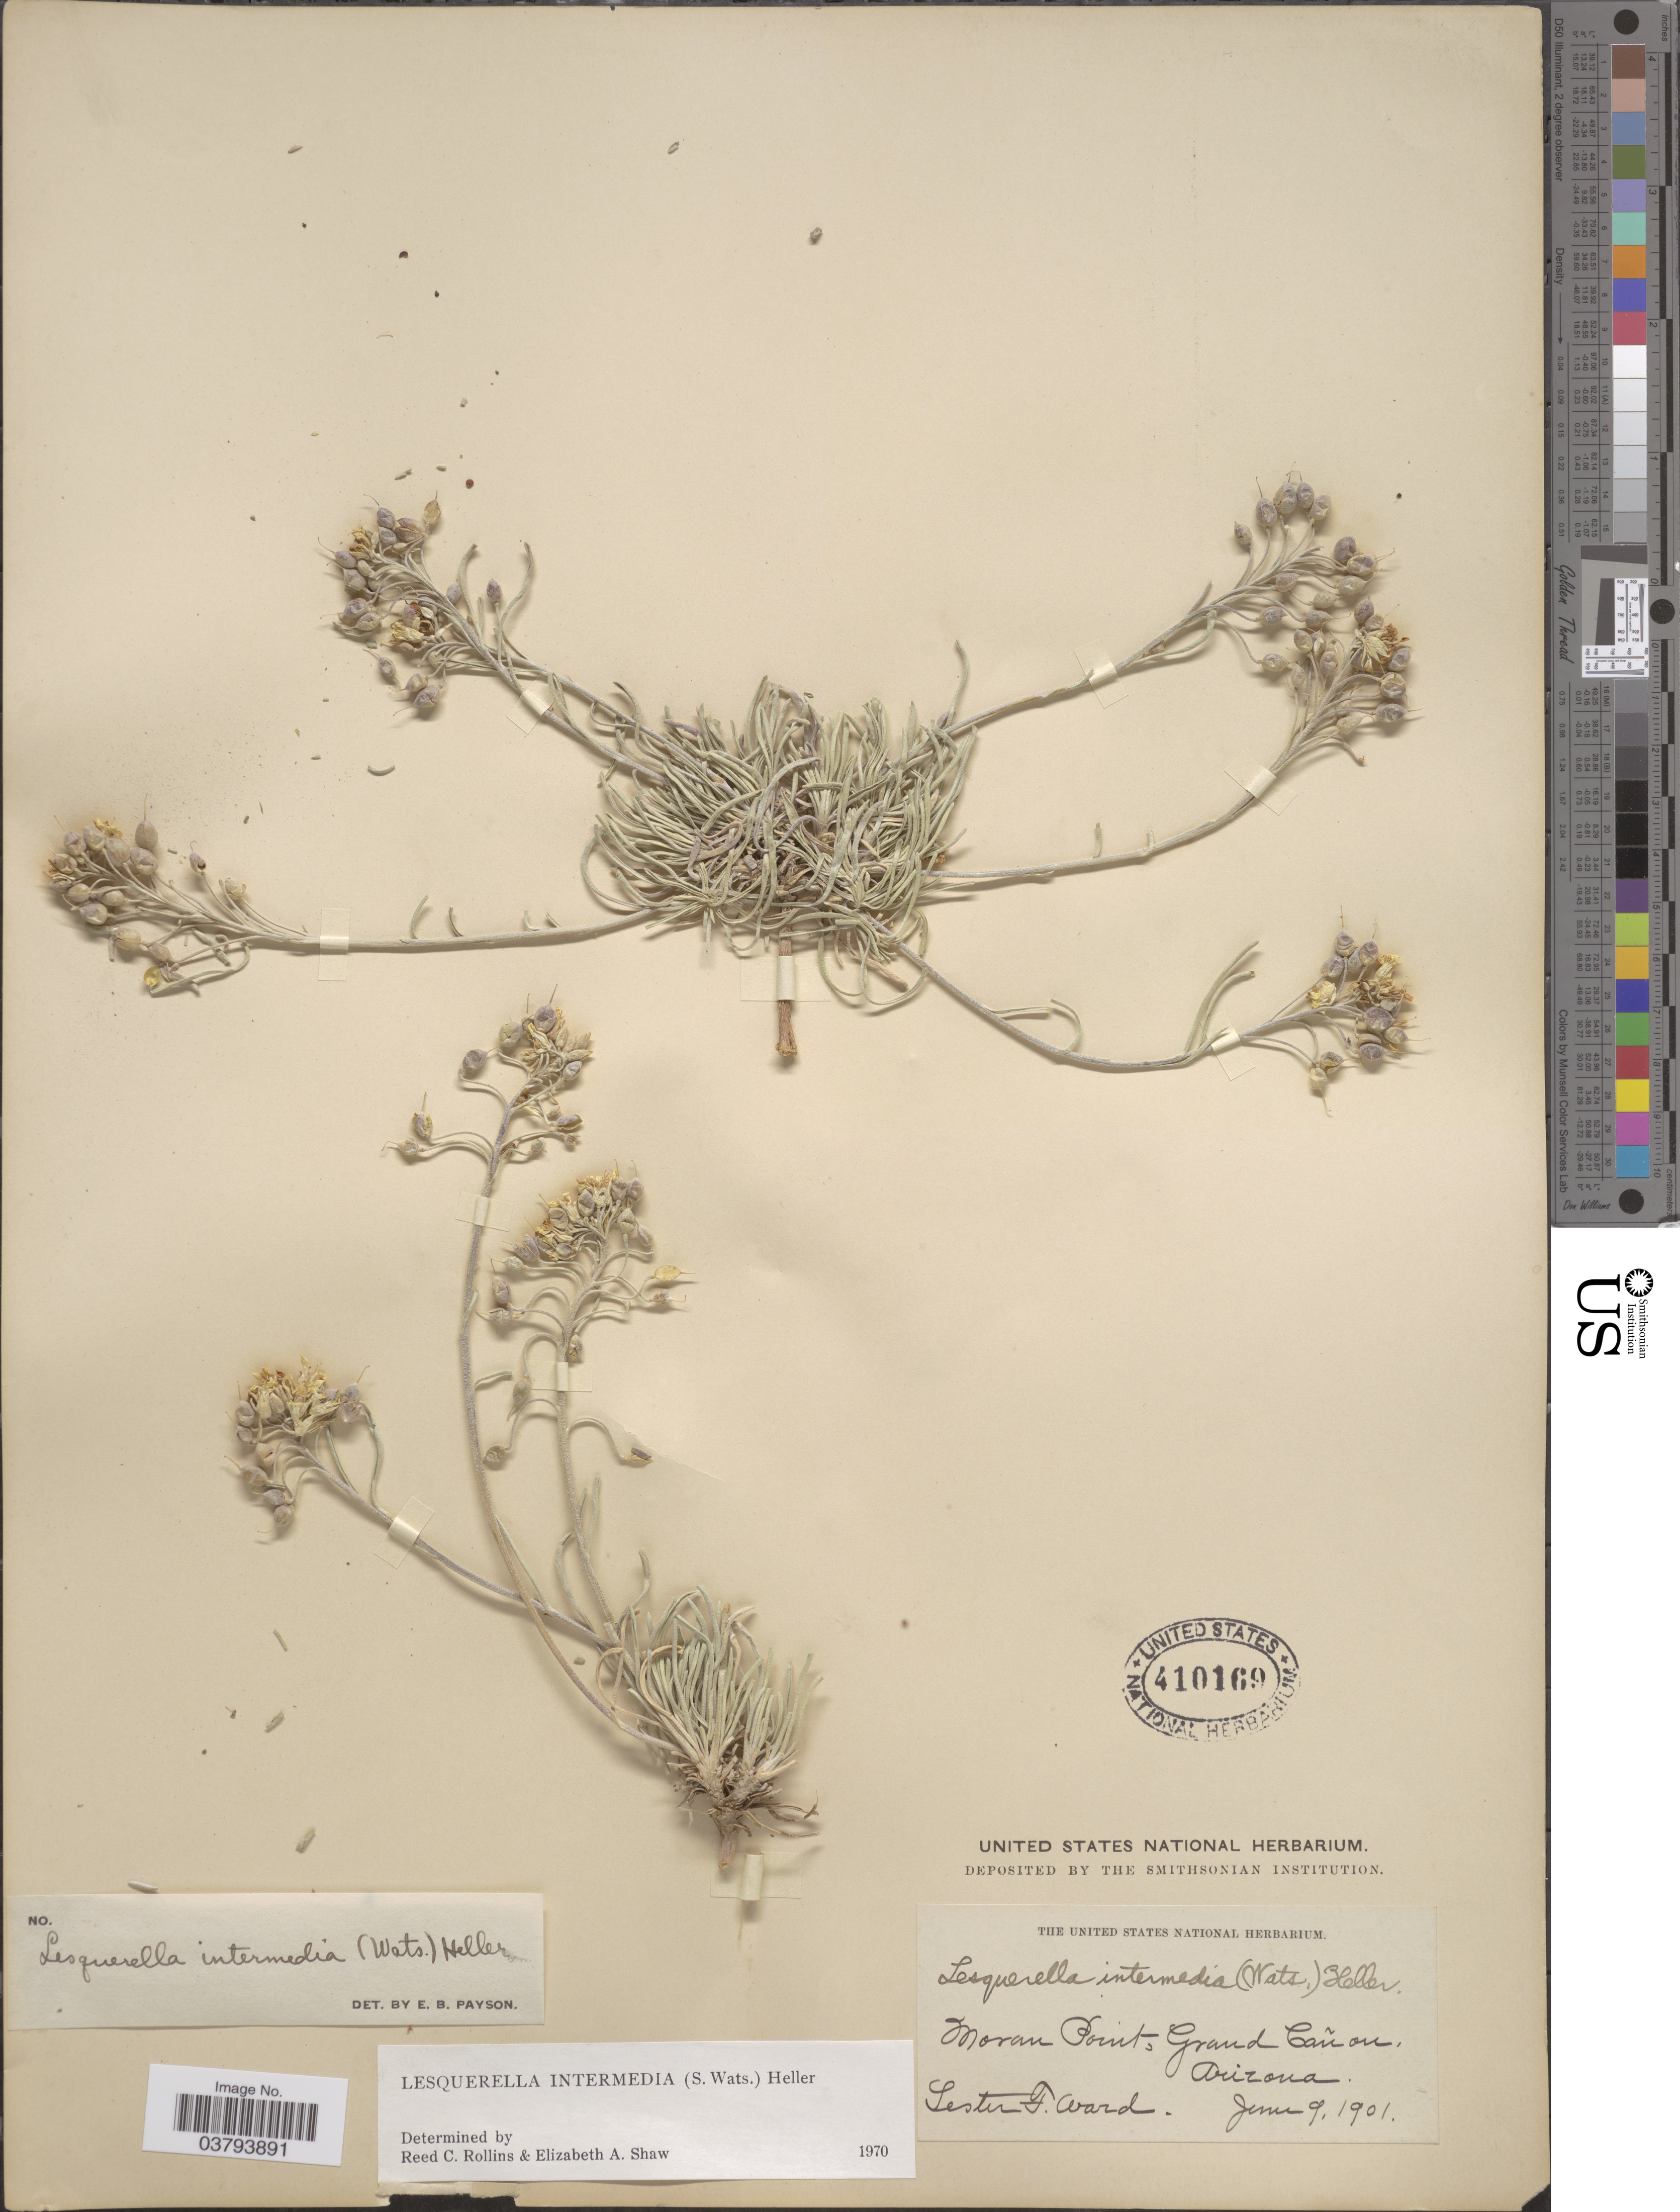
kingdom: Plantae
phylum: Tracheophyta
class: Magnoliopsida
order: Brassicales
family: Brassicaceae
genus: Lesquerella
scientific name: Lesquerella intermedia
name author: (S. Watson) A. Heller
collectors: L. F. Ward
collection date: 1901-06-09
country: United States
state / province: Arizona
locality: Moran Point, Grand Cañon.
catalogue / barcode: US 410169